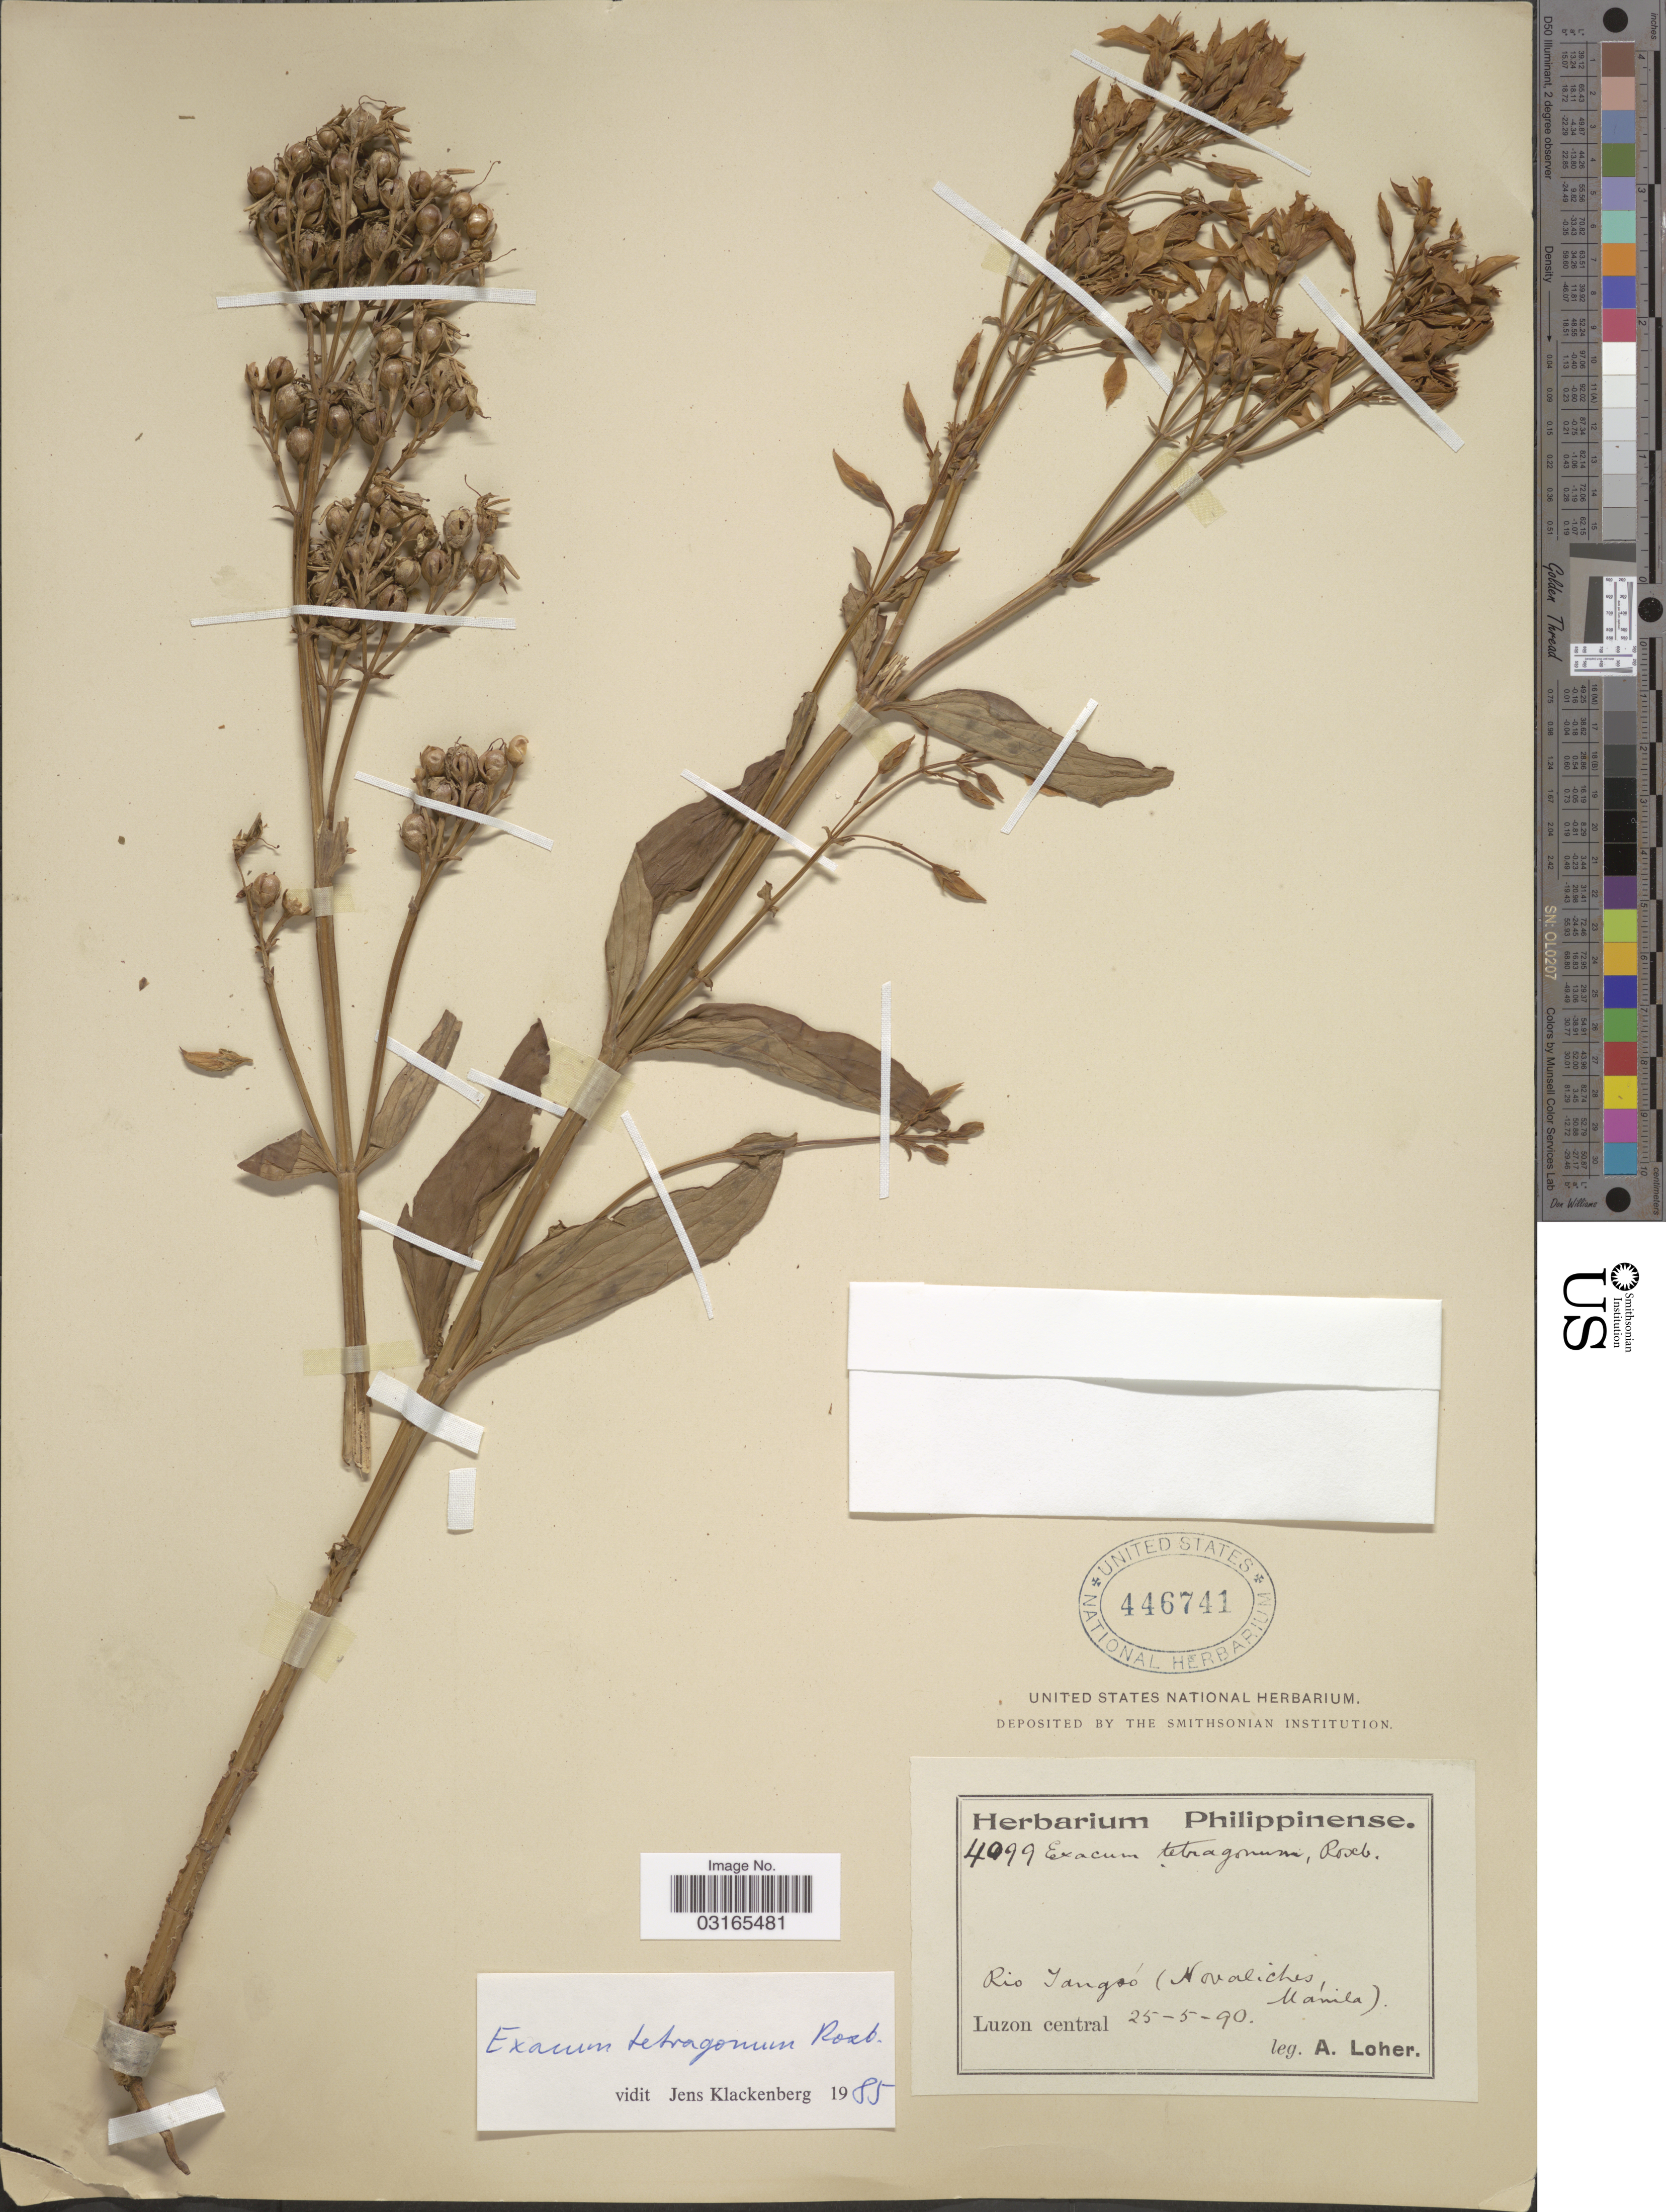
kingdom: Plantae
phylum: Tracheophyta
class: Magnoliopsida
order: Gentianales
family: Gentianaceae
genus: Exacum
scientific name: Exacum tetragonum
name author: Roxb.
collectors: A. Loher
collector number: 4099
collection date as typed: Transcribed d/m/y: 25/5/90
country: Philippines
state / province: Central Luzon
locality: Rio Tangsó (Novaliches, Manila). Luzon central.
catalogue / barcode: US 446741